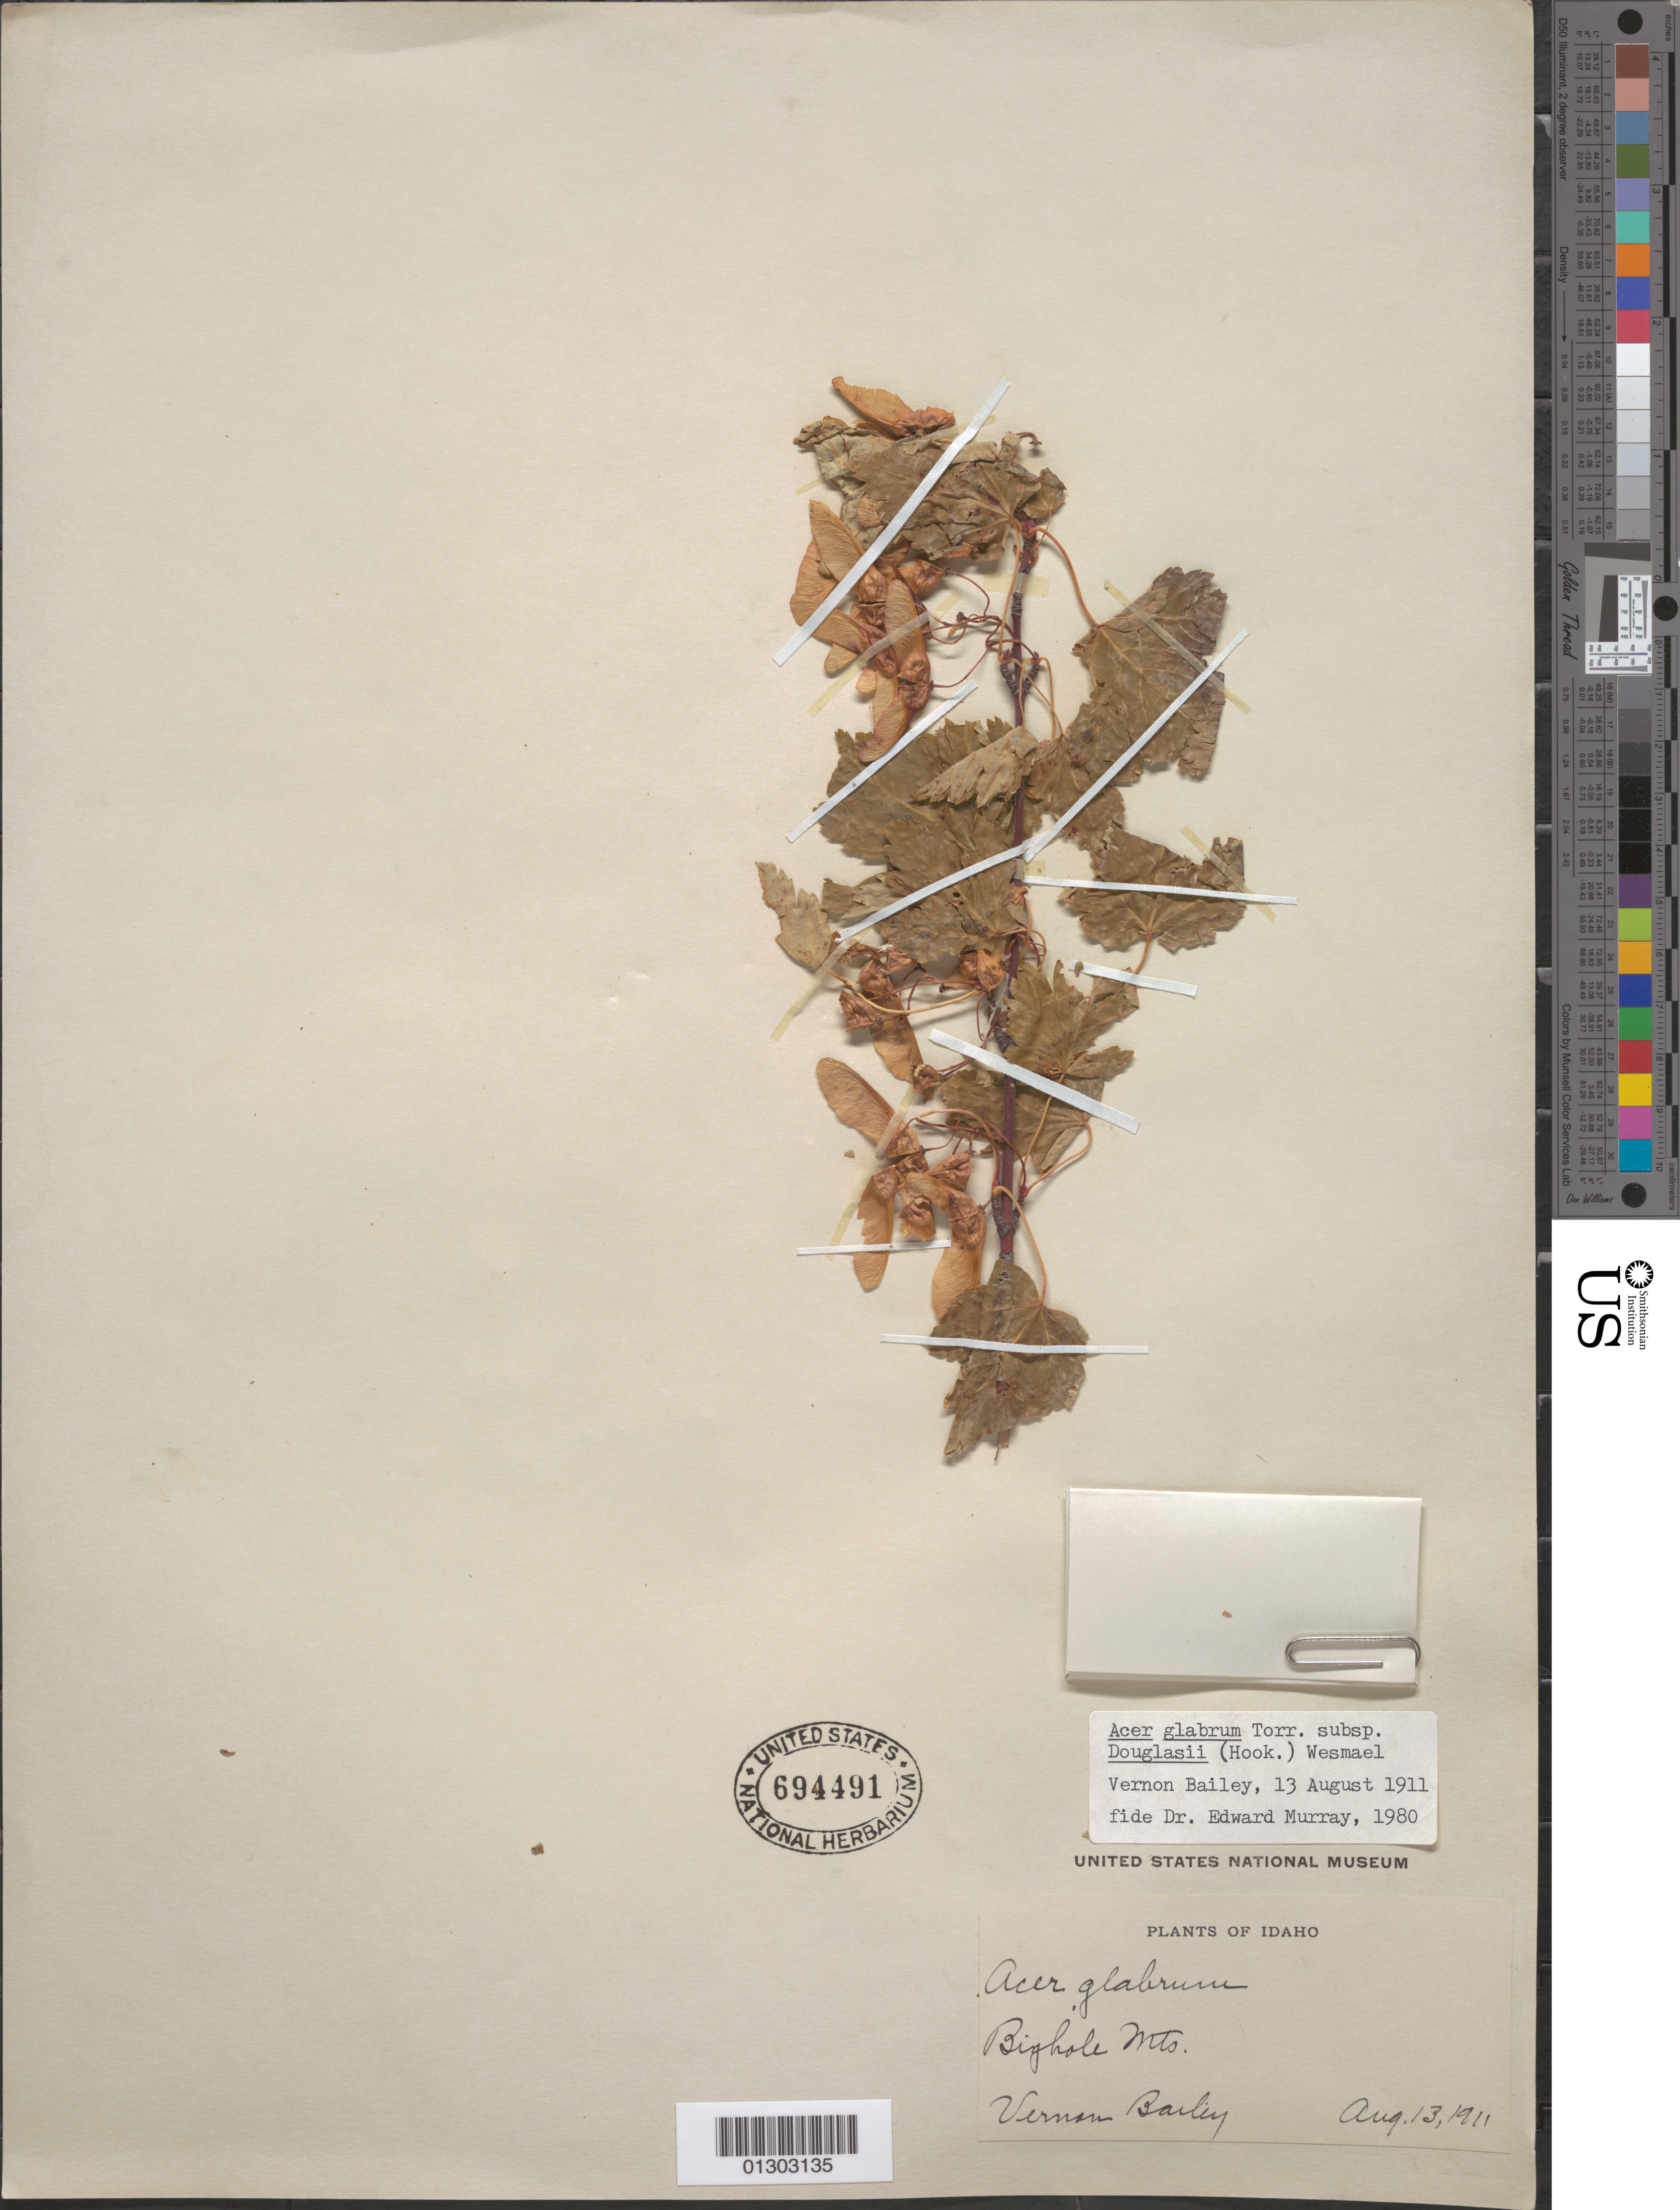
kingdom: Plantae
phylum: Tracheophyta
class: Magnoliopsida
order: Sapindales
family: Sapindaceae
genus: Acer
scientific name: Acer glabrum var. douglasii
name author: (Hook.) Dippel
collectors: V. O. Bailey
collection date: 1911-08-13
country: United States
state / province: Idaho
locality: Bignole Mts.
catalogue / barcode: US 694491